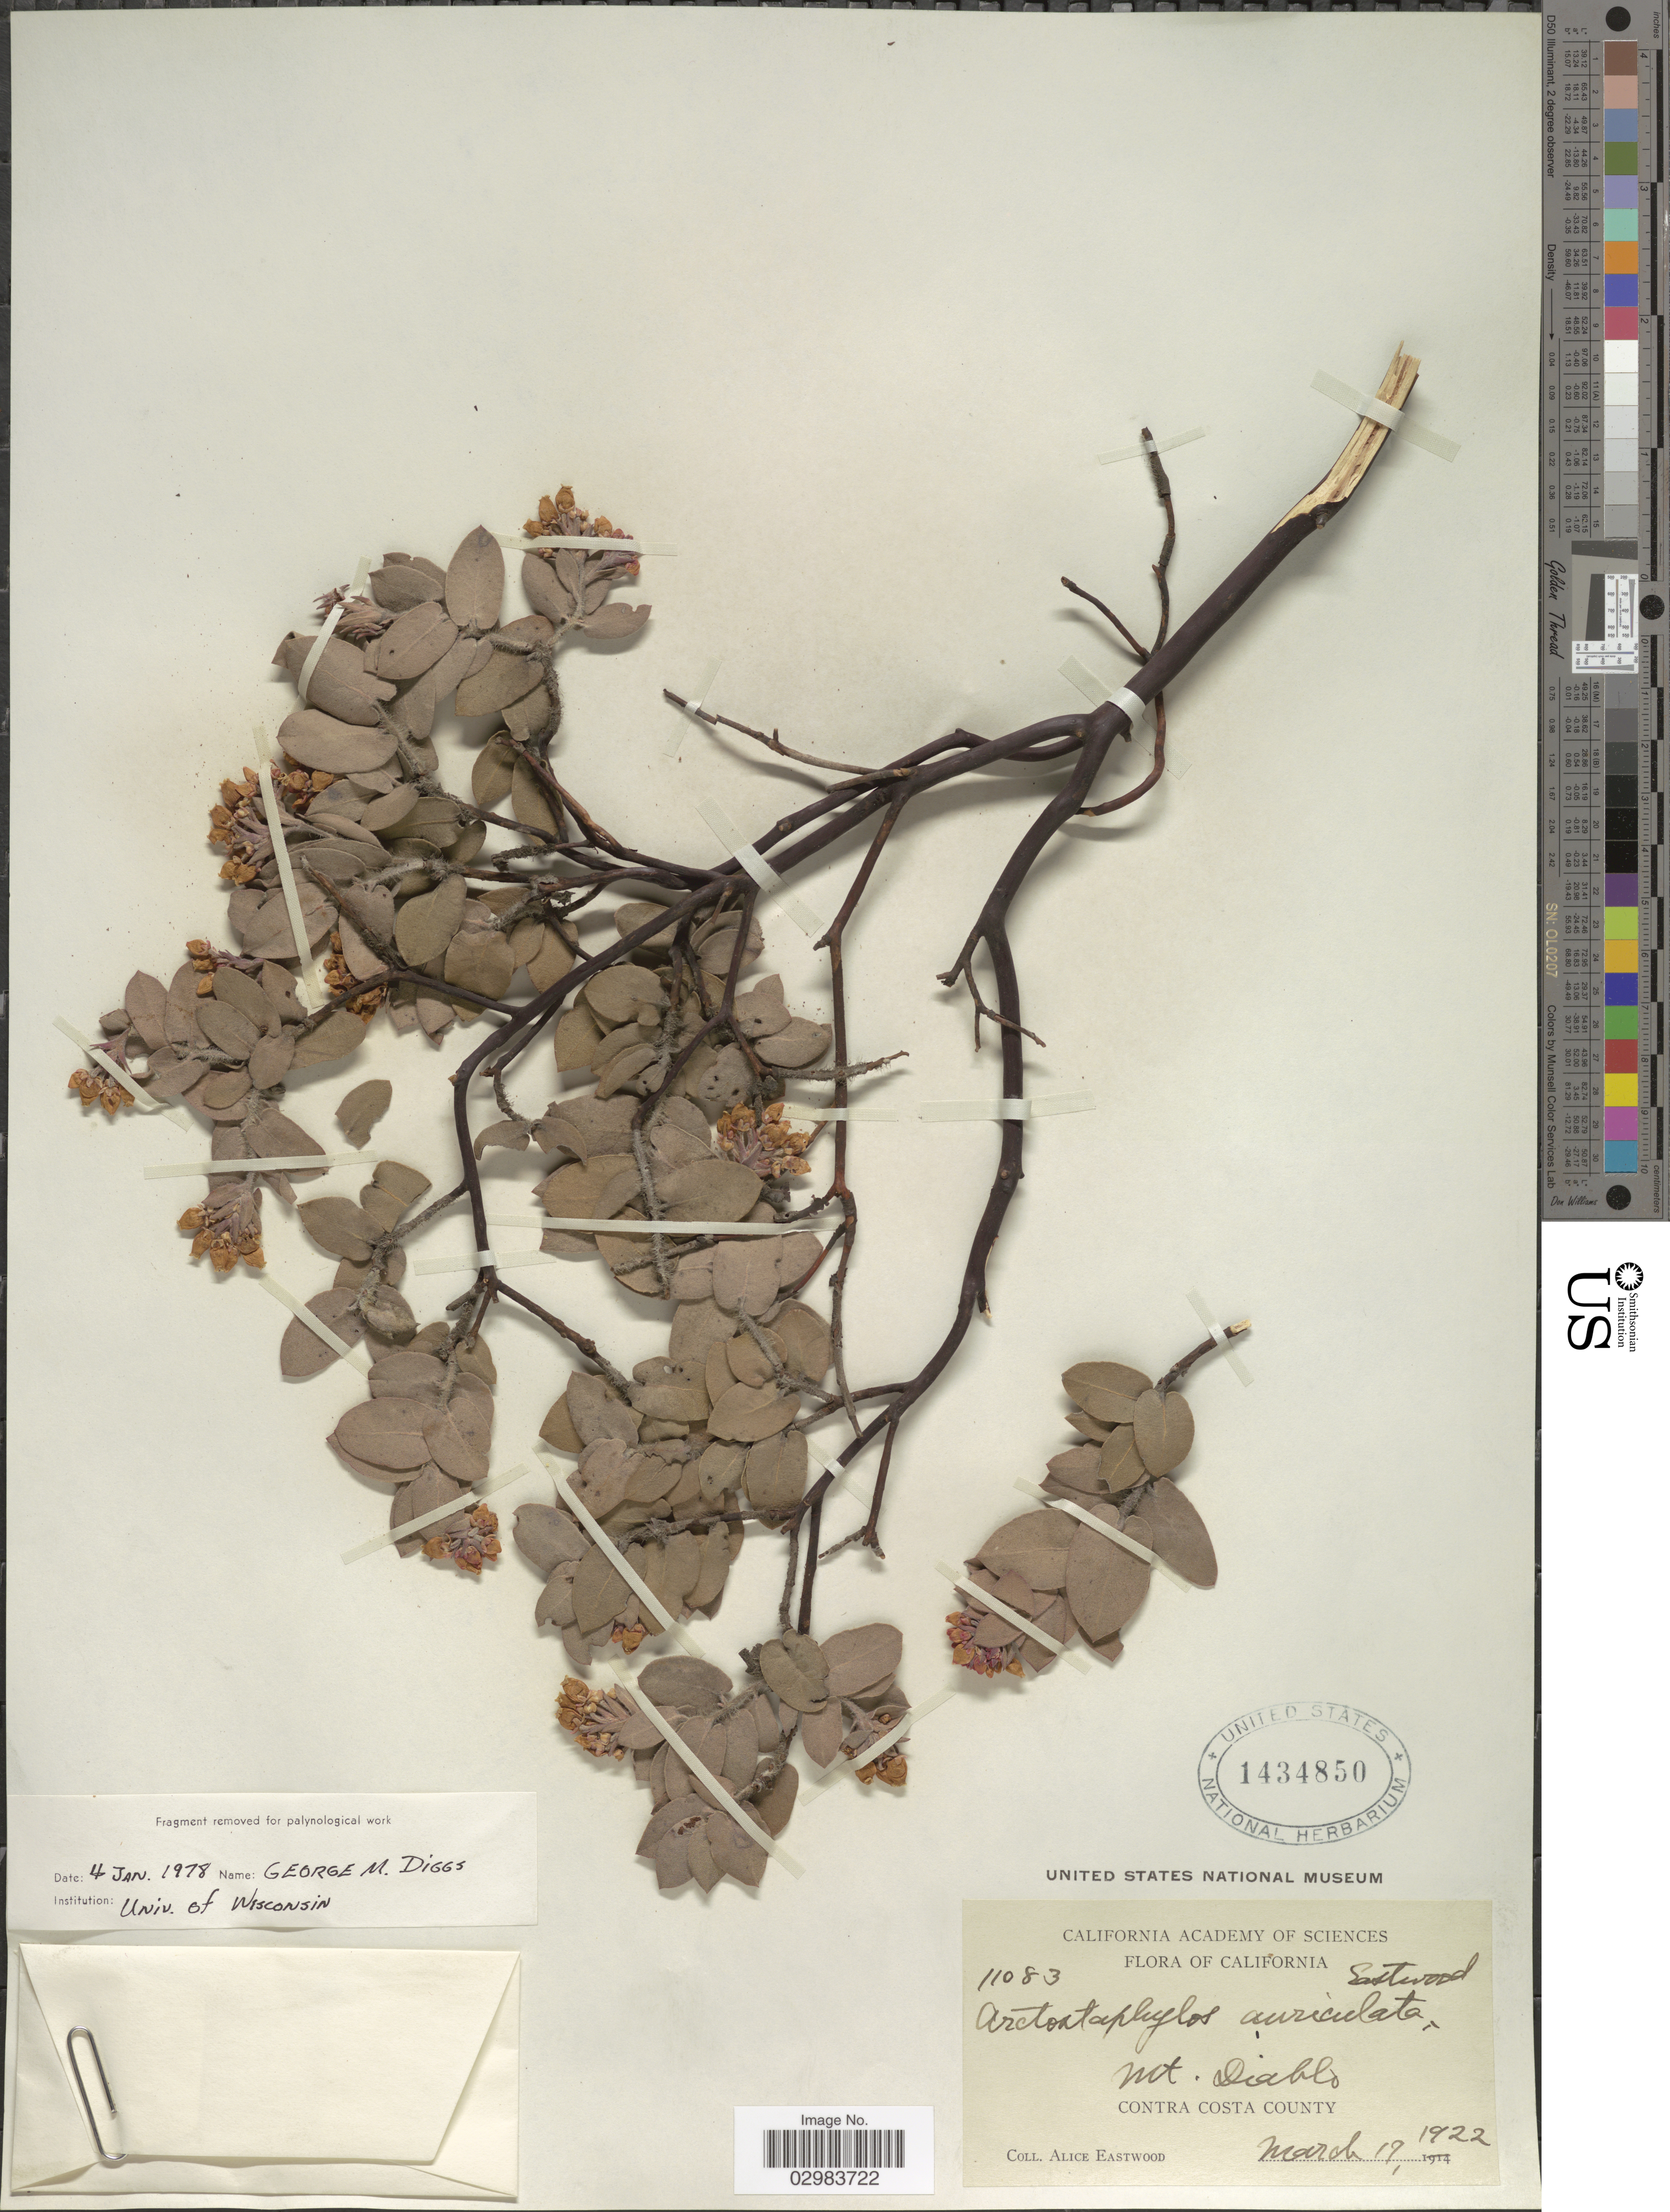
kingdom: Plantae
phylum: Tracheophyta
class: Magnoliopsida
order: Ericales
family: Ericaceae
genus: Arctostaphylos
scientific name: Arctostaphylos auriculata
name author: Eastw.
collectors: A. Eastwood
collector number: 11083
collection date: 1922-03-19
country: United States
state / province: California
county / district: Contra Costa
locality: Mt. Diablo. Contra Costa County.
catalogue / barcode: US 1434850